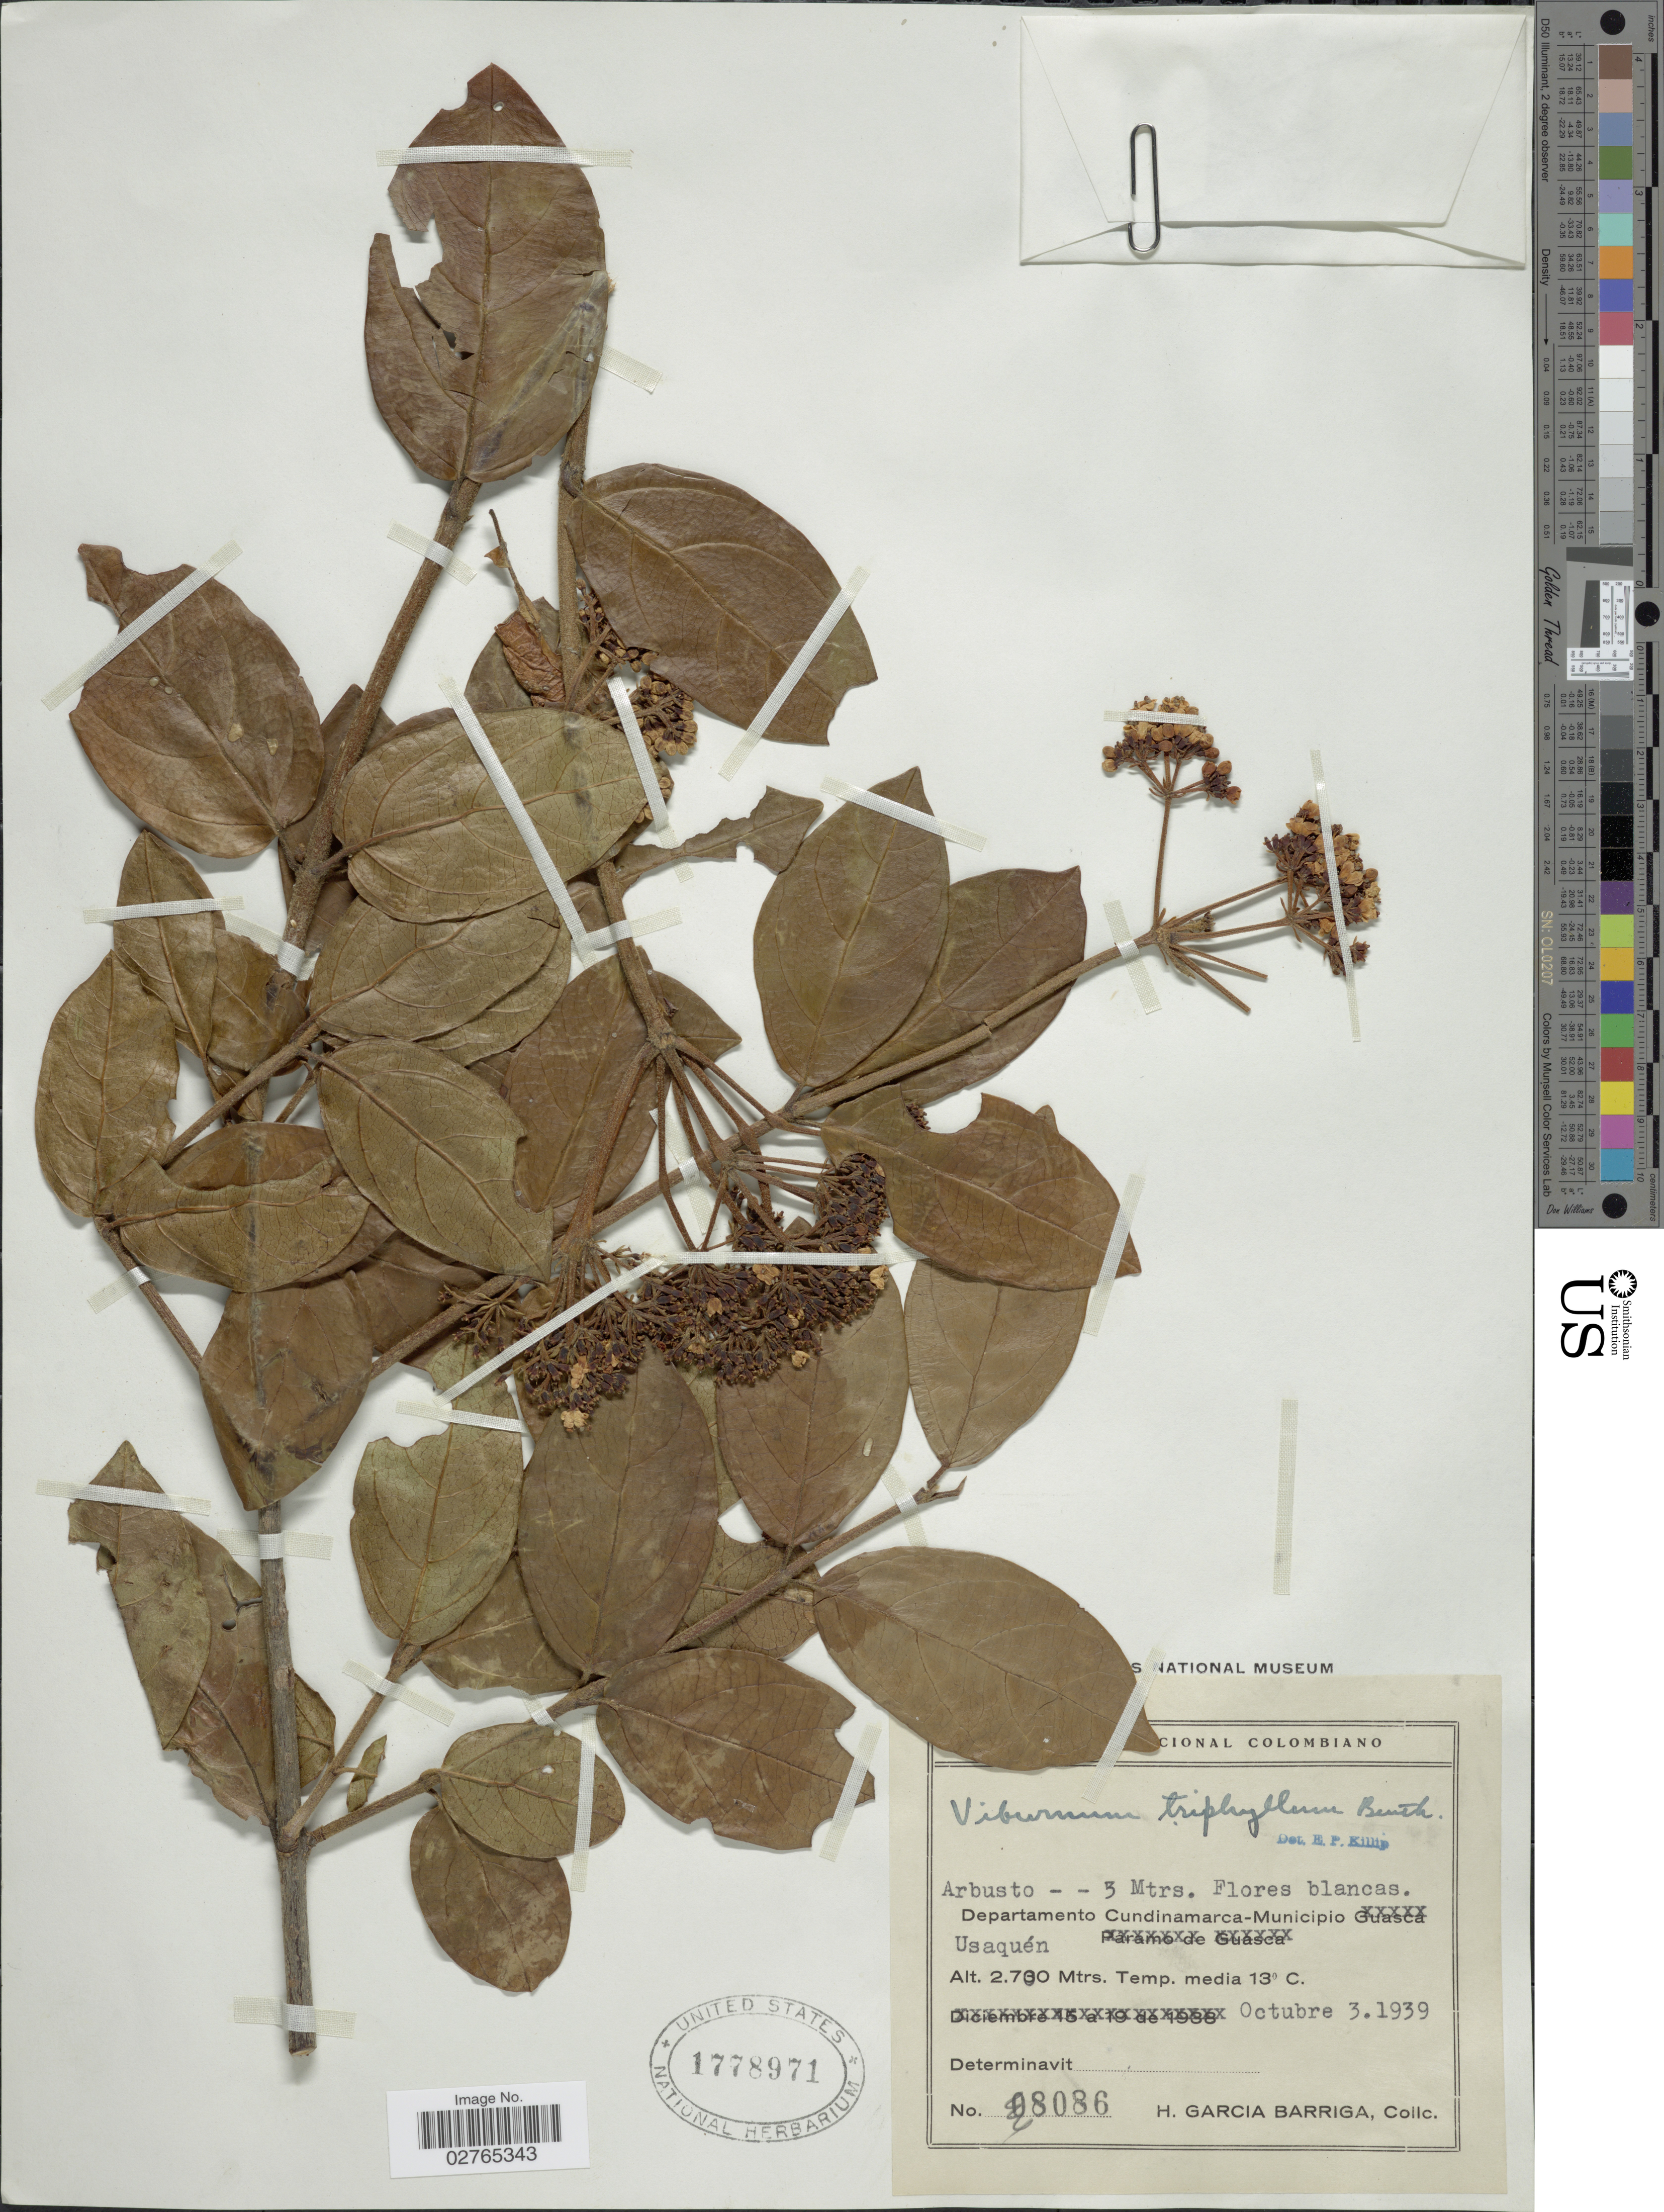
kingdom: Plantae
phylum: Tracheophyta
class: Magnoliopsida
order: Dipsacales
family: Viburnaceae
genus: Viburnum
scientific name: Viburnum triphyllum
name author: Benth.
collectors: H. García Barriga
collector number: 8086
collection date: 1939-10-03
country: Colombia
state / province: Cundinamarca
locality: Departamento Cundinamarca-Municipio Usaquén.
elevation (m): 2700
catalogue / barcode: US 1778971